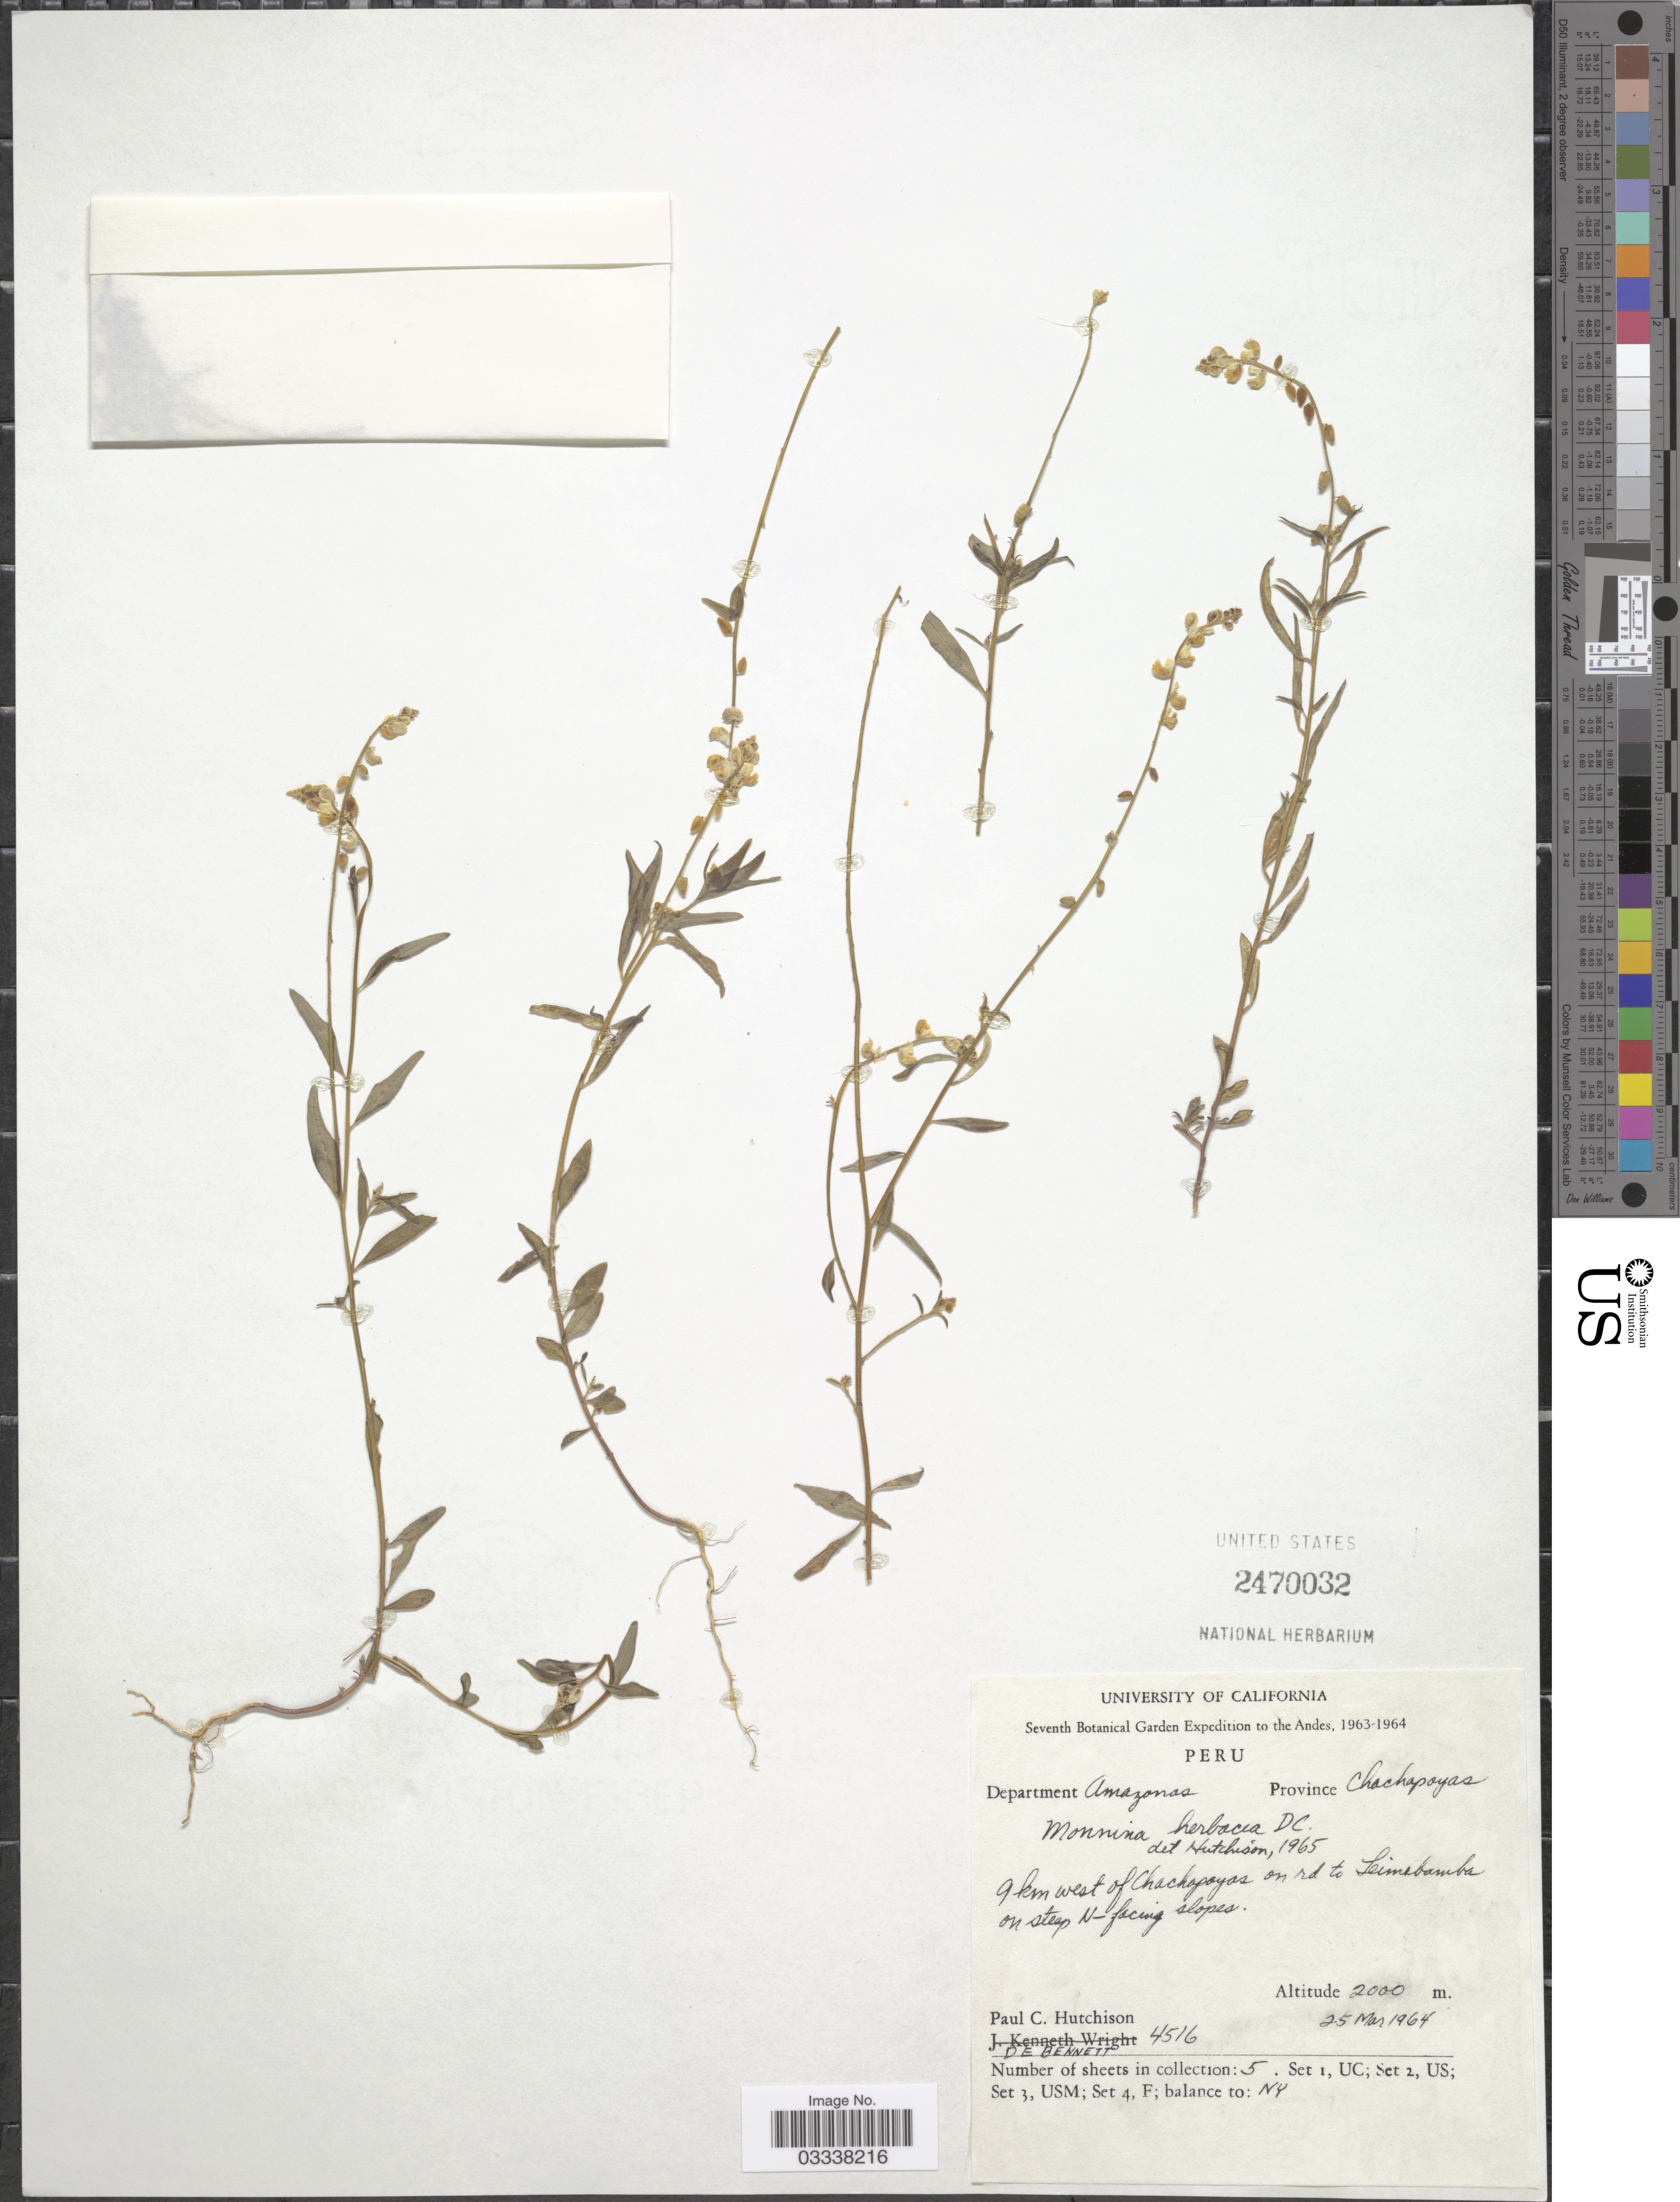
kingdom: Plantae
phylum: Tracheophyta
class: Magnoliopsida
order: Fabales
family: Polygalaceae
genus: Monnina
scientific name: Monnina herbacea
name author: DC.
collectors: P. C. Hutchison & D. E. Bennett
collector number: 4516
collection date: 1964-03-25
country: Peru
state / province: Amazonas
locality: Andes. Department Amazonas Province Chchapoyas. 9 km west of Chachapoyas on rd to Leimebamba on steep N-facing slopes.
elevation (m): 2000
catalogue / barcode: US 2470032